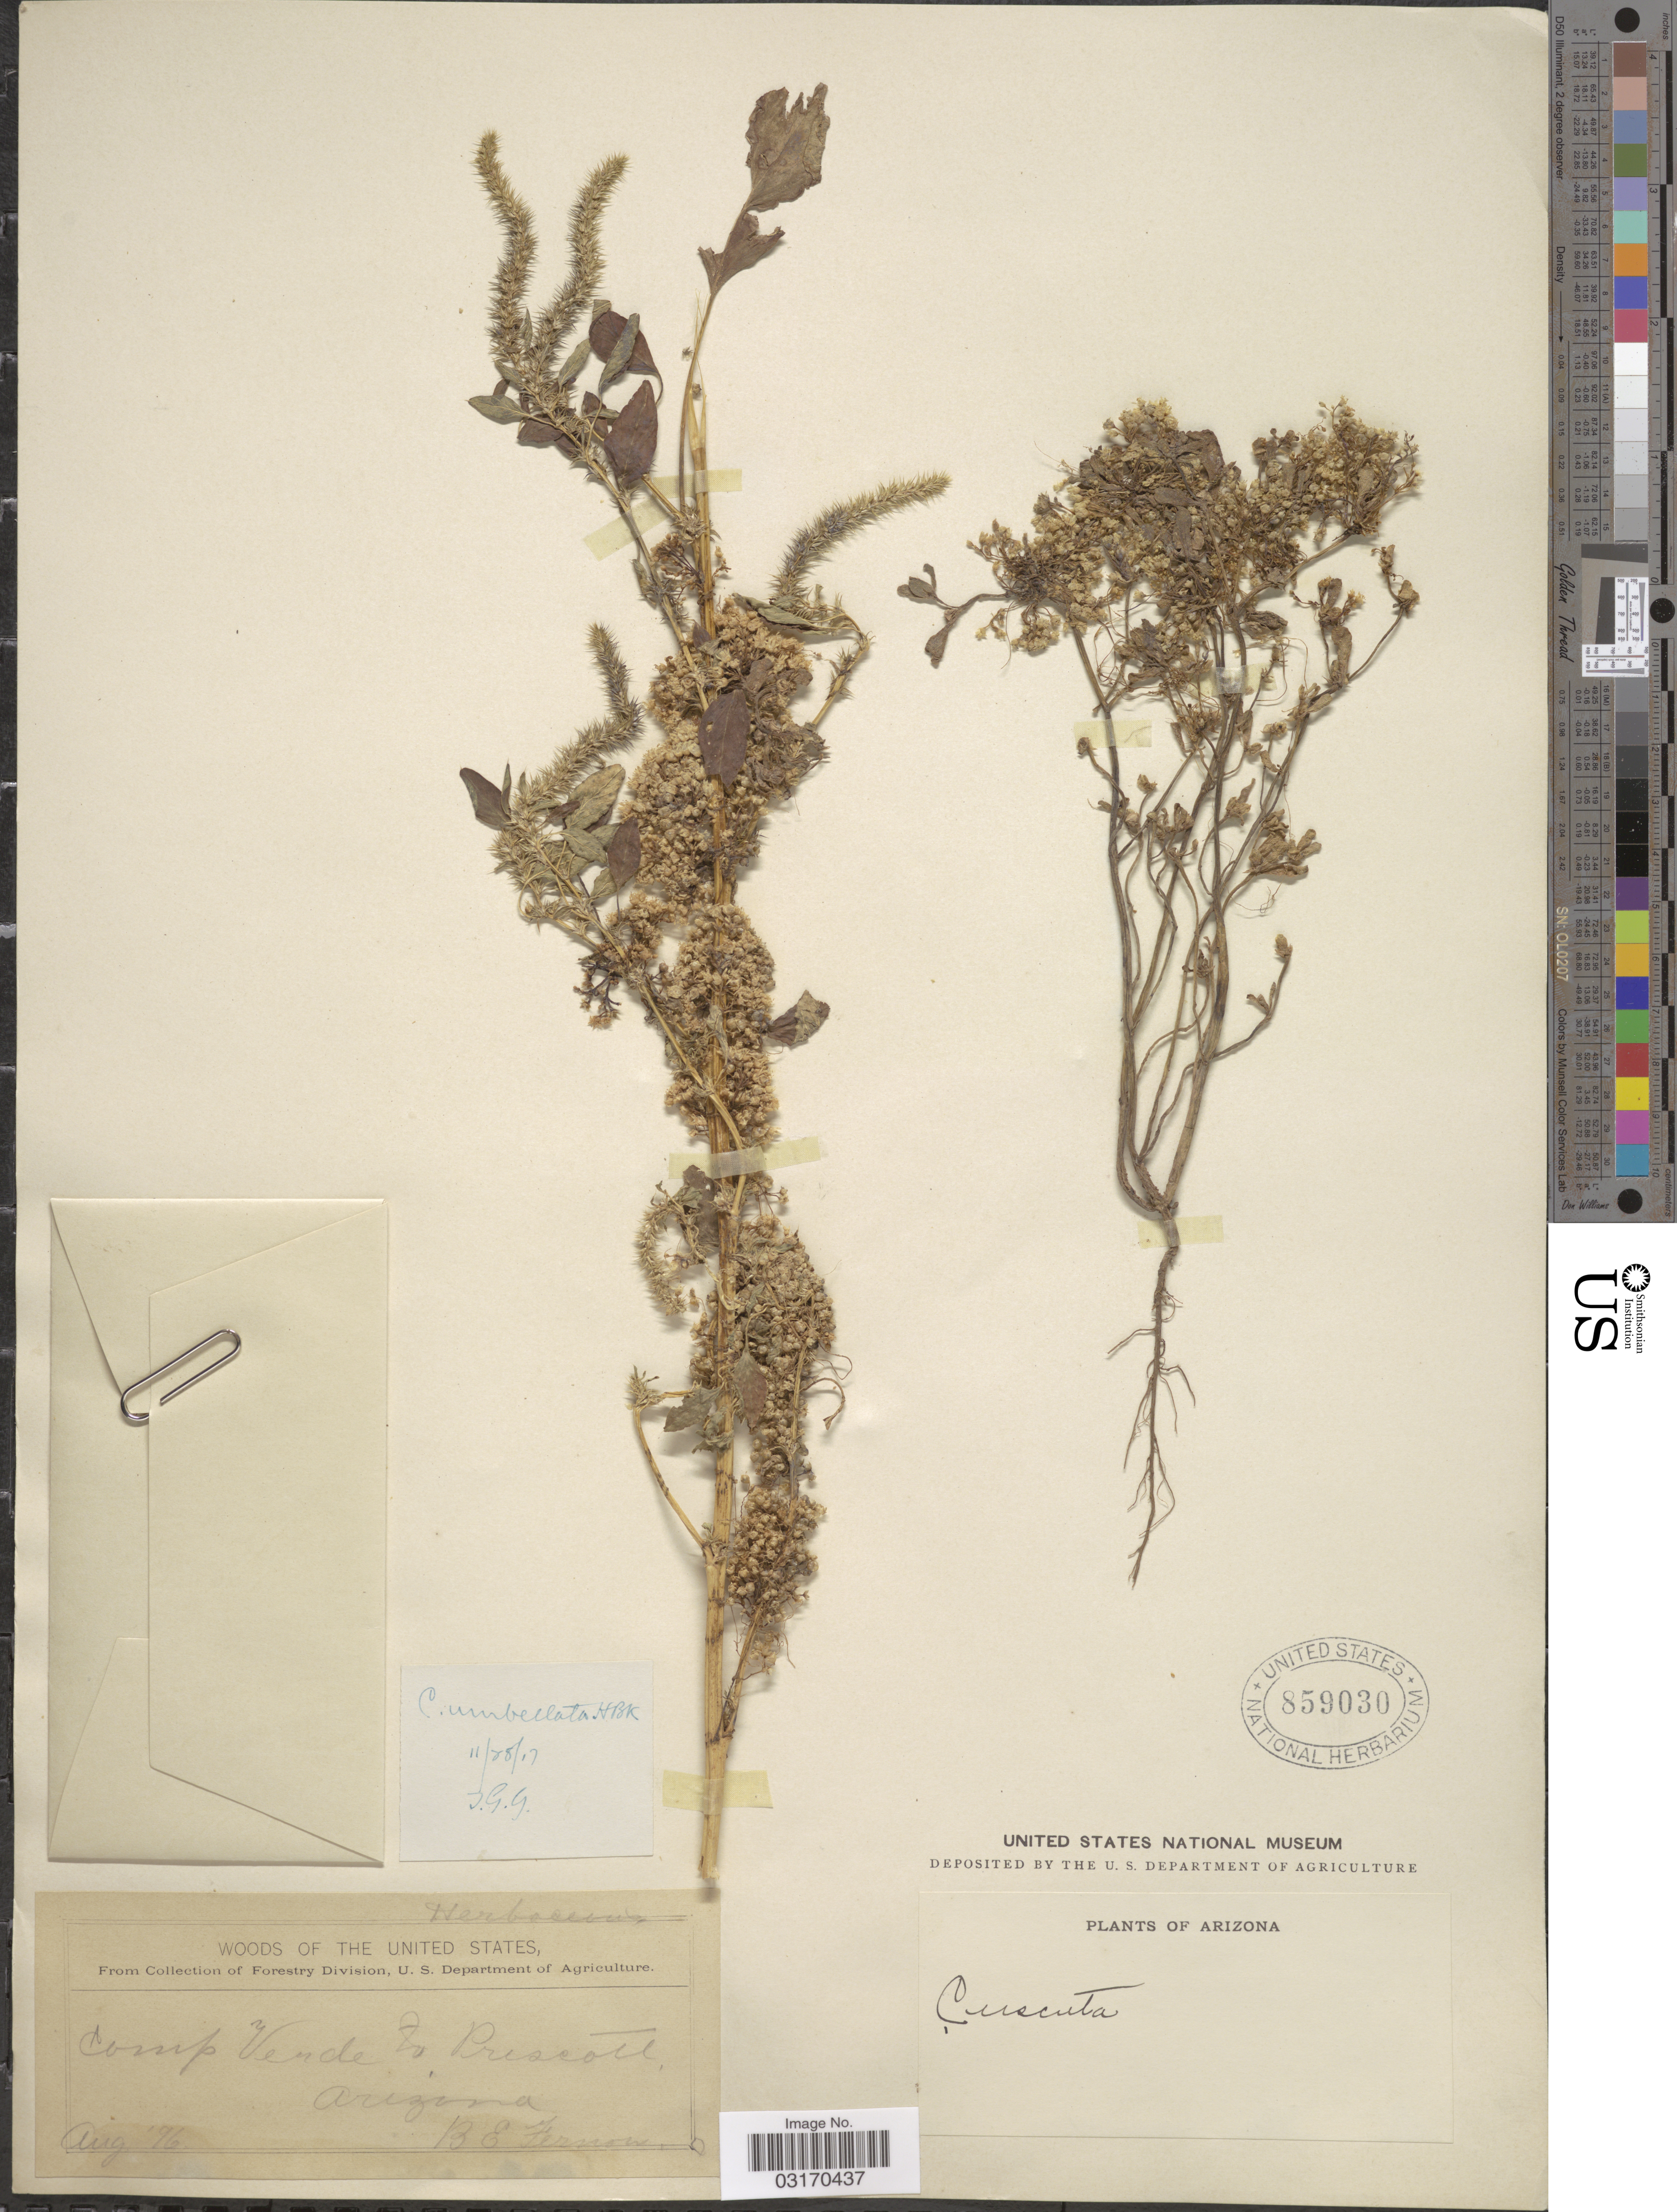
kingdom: Plantae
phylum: Tracheophyta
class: Magnoliopsida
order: Solanales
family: Convolvulaceae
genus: Cuscuta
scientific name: Cuscuta umbellata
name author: Kunth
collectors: B. Fernow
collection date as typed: Transcribed d/m/y: /8/96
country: United States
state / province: Arizona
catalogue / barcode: US 859030